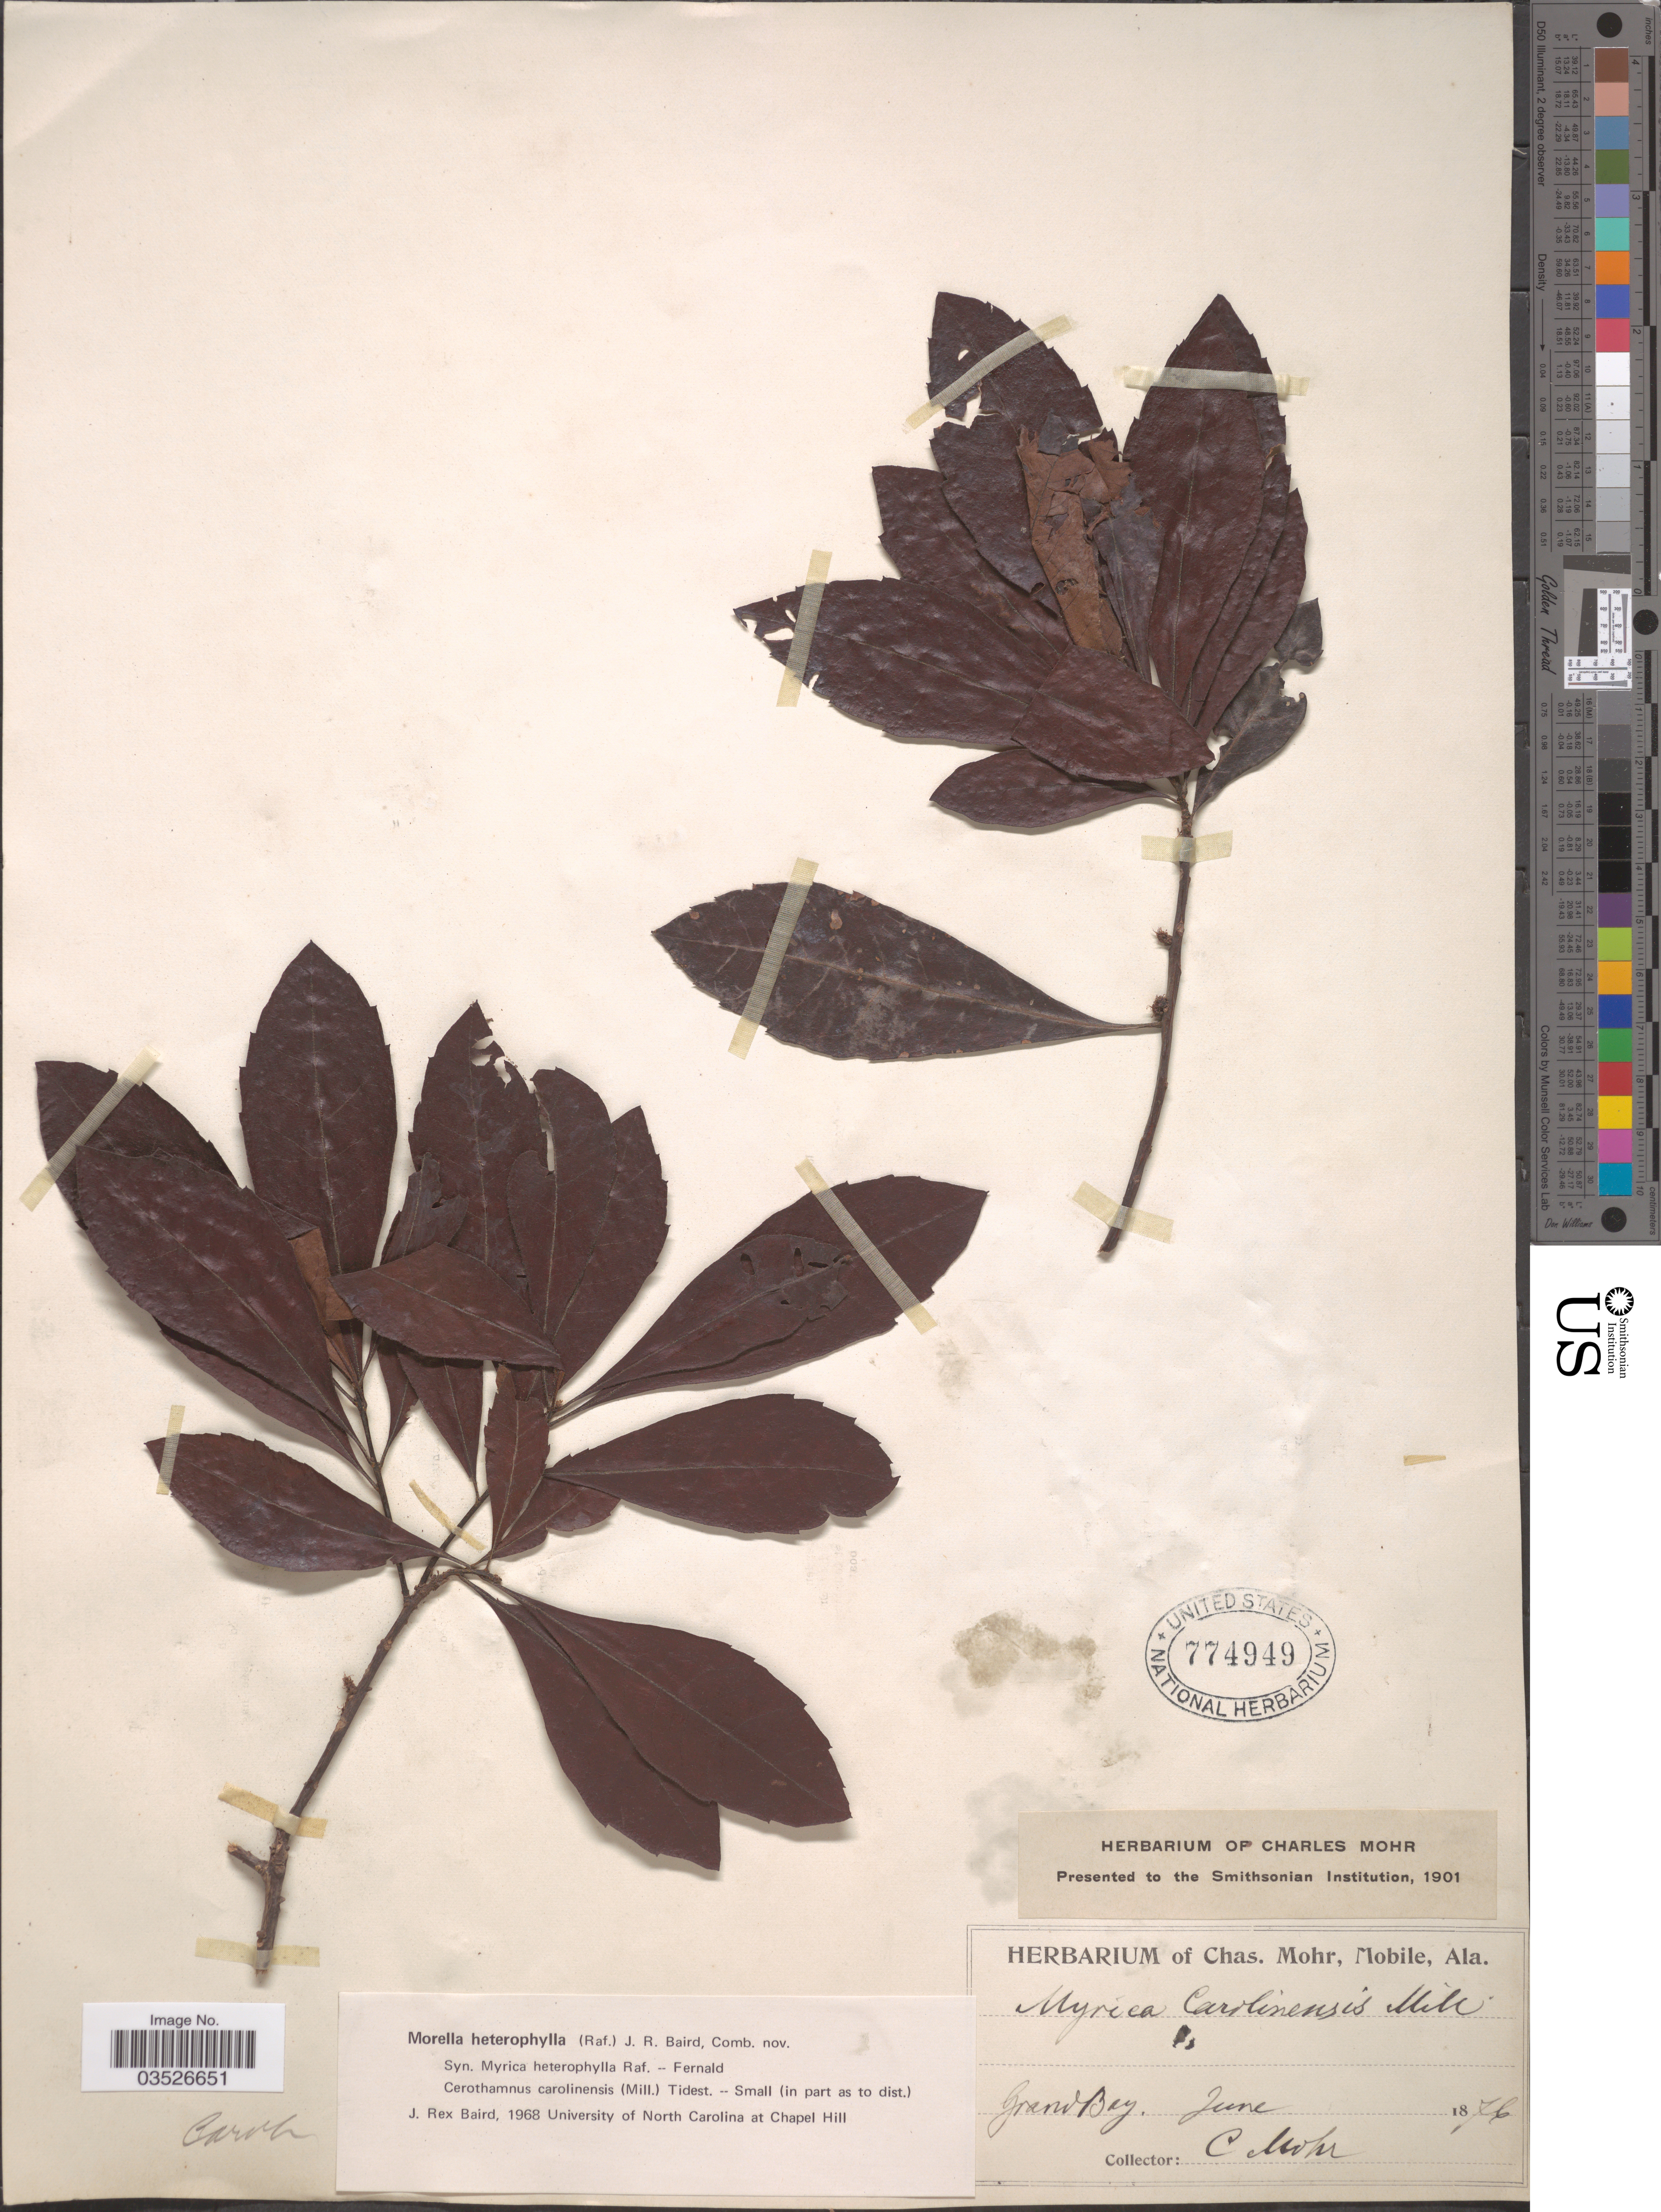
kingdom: Plantae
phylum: Tracheophyta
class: Magnoliopsida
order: Fagales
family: Myricaceae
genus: Morella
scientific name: Morella caroliniensis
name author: (Mill.) Small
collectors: Mohr, C. T. (herbarium)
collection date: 1876-06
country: United States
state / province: Alabama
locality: Grand Bay.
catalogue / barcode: US 774949